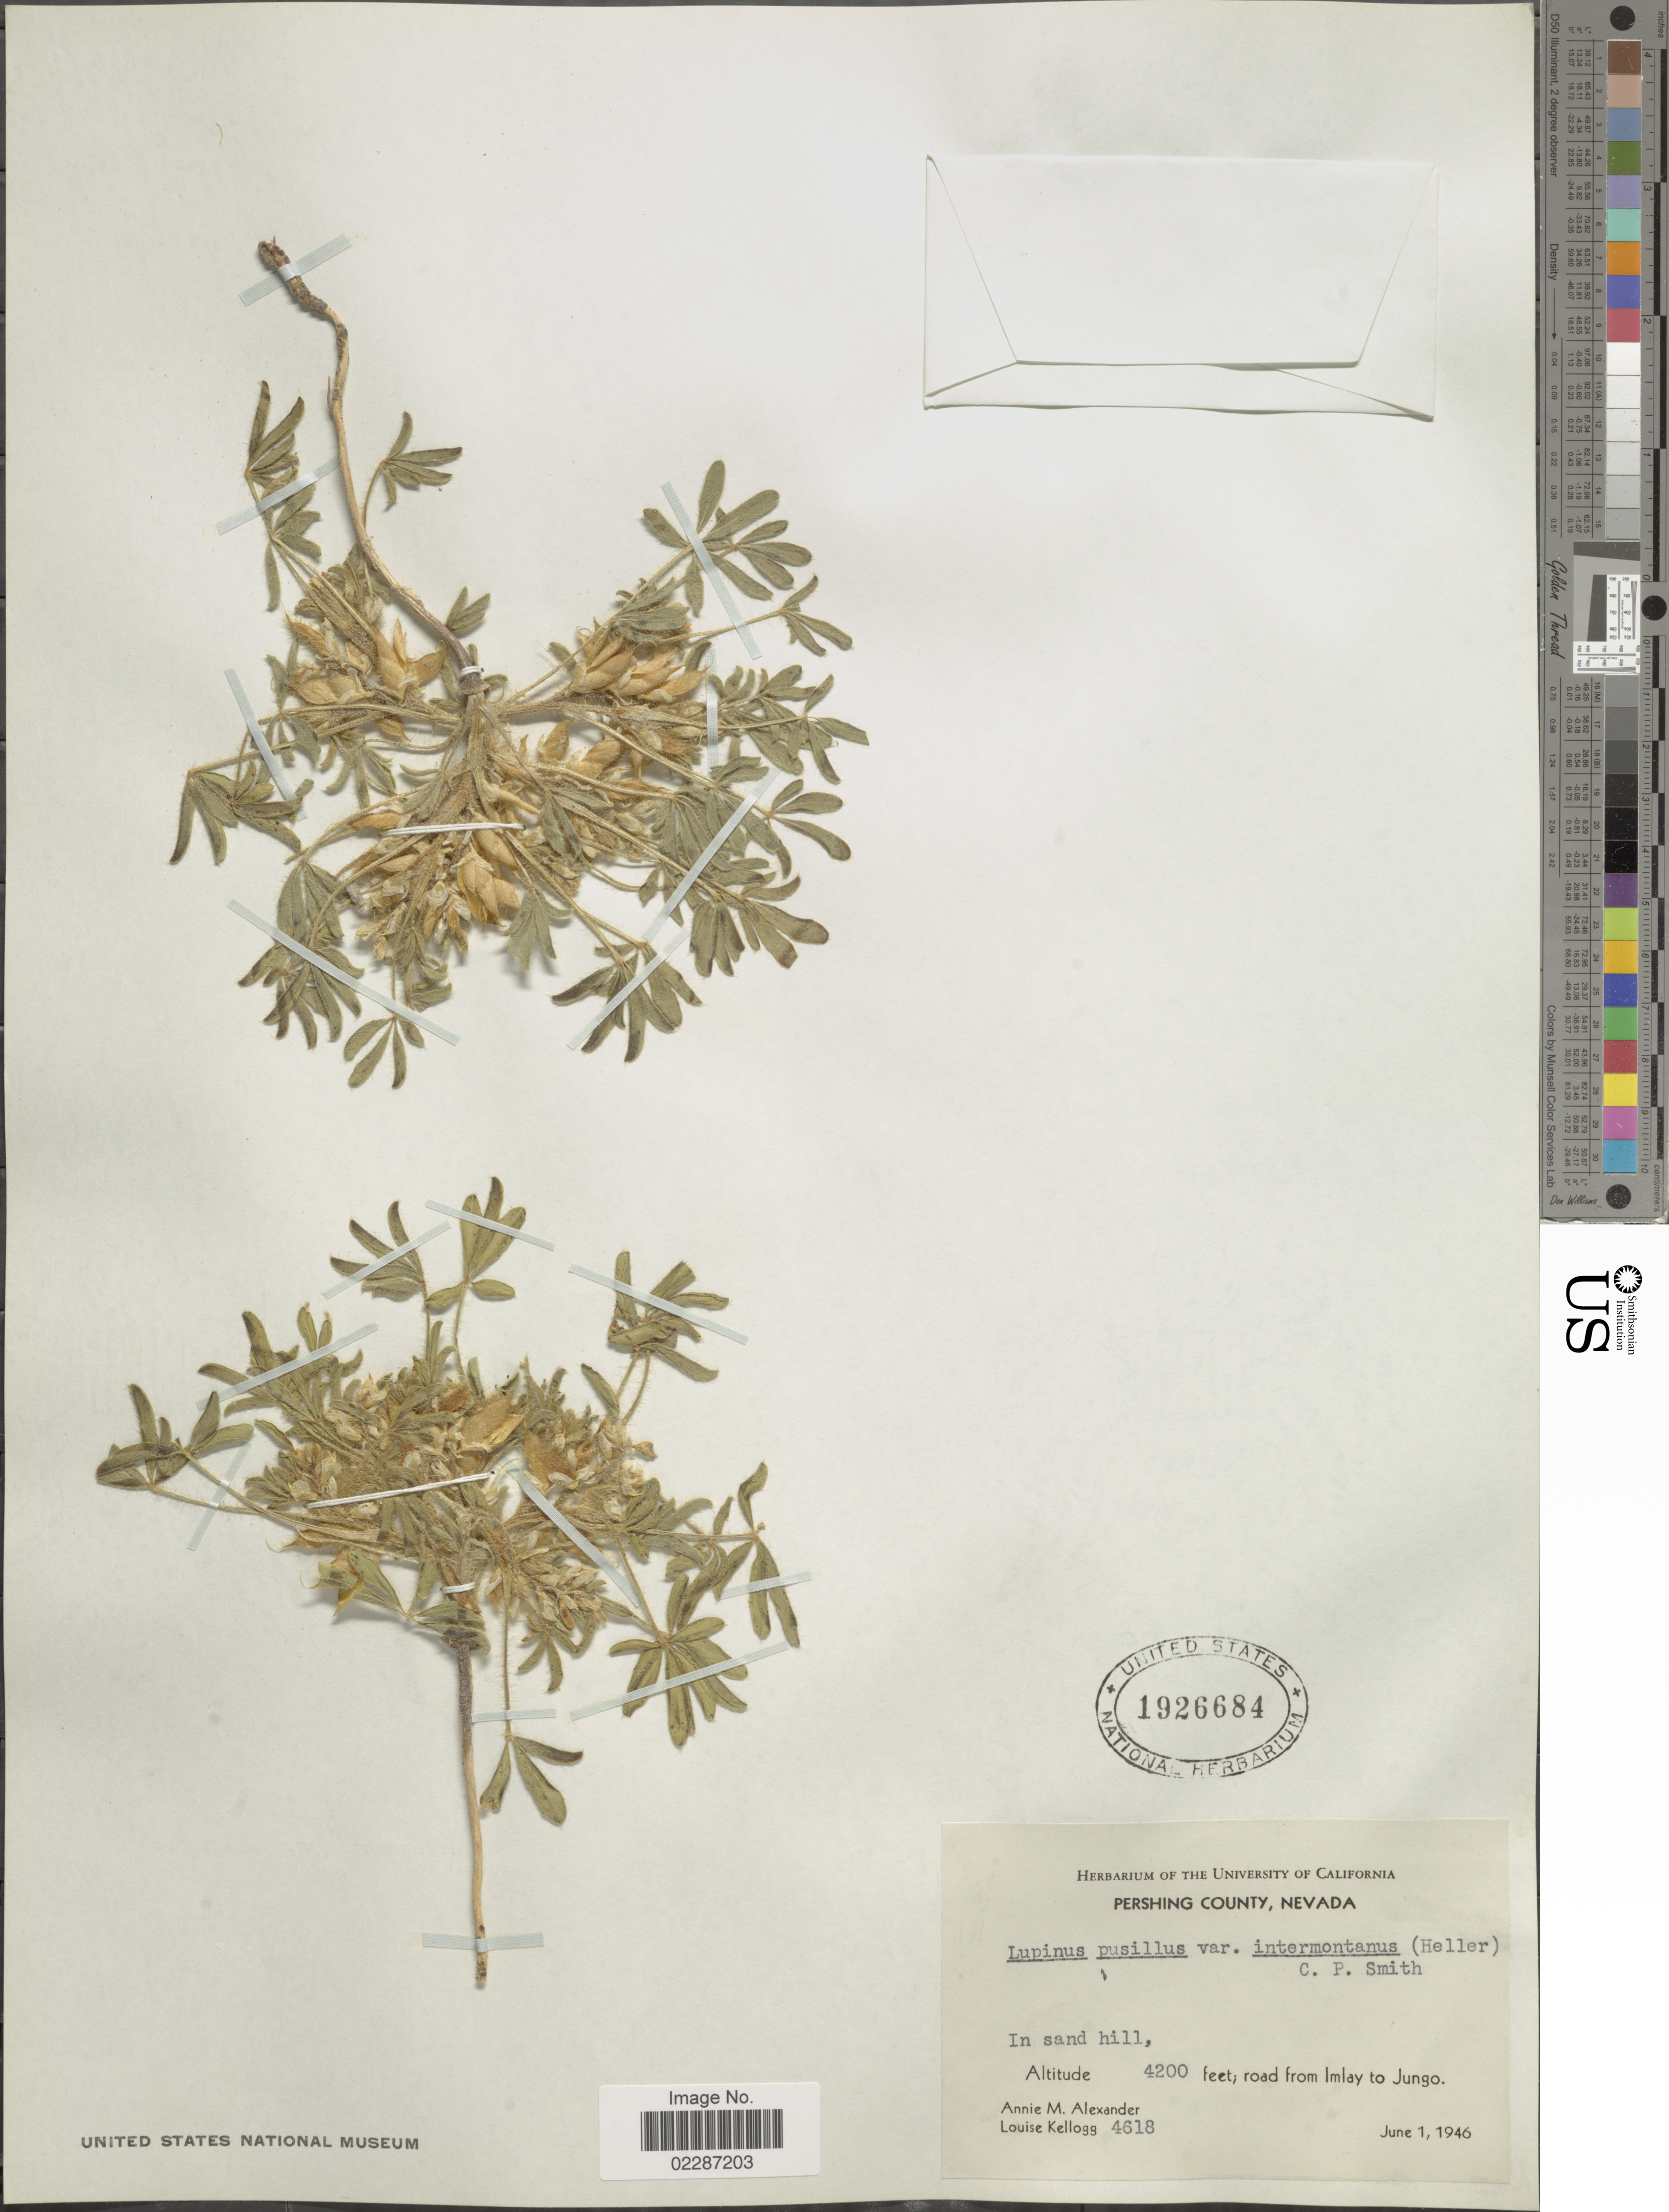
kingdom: Plantae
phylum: Tracheophyta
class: Magnoliopsida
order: Fabales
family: Fabaceae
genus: Lupinus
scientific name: Lupinus pusillus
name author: Pursh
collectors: A. M. Alexander & L. Kellogg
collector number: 4618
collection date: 1946-06-01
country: United States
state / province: Nevada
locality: Pershing County, road from Imlay to Jungo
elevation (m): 1280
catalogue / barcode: US 1926684